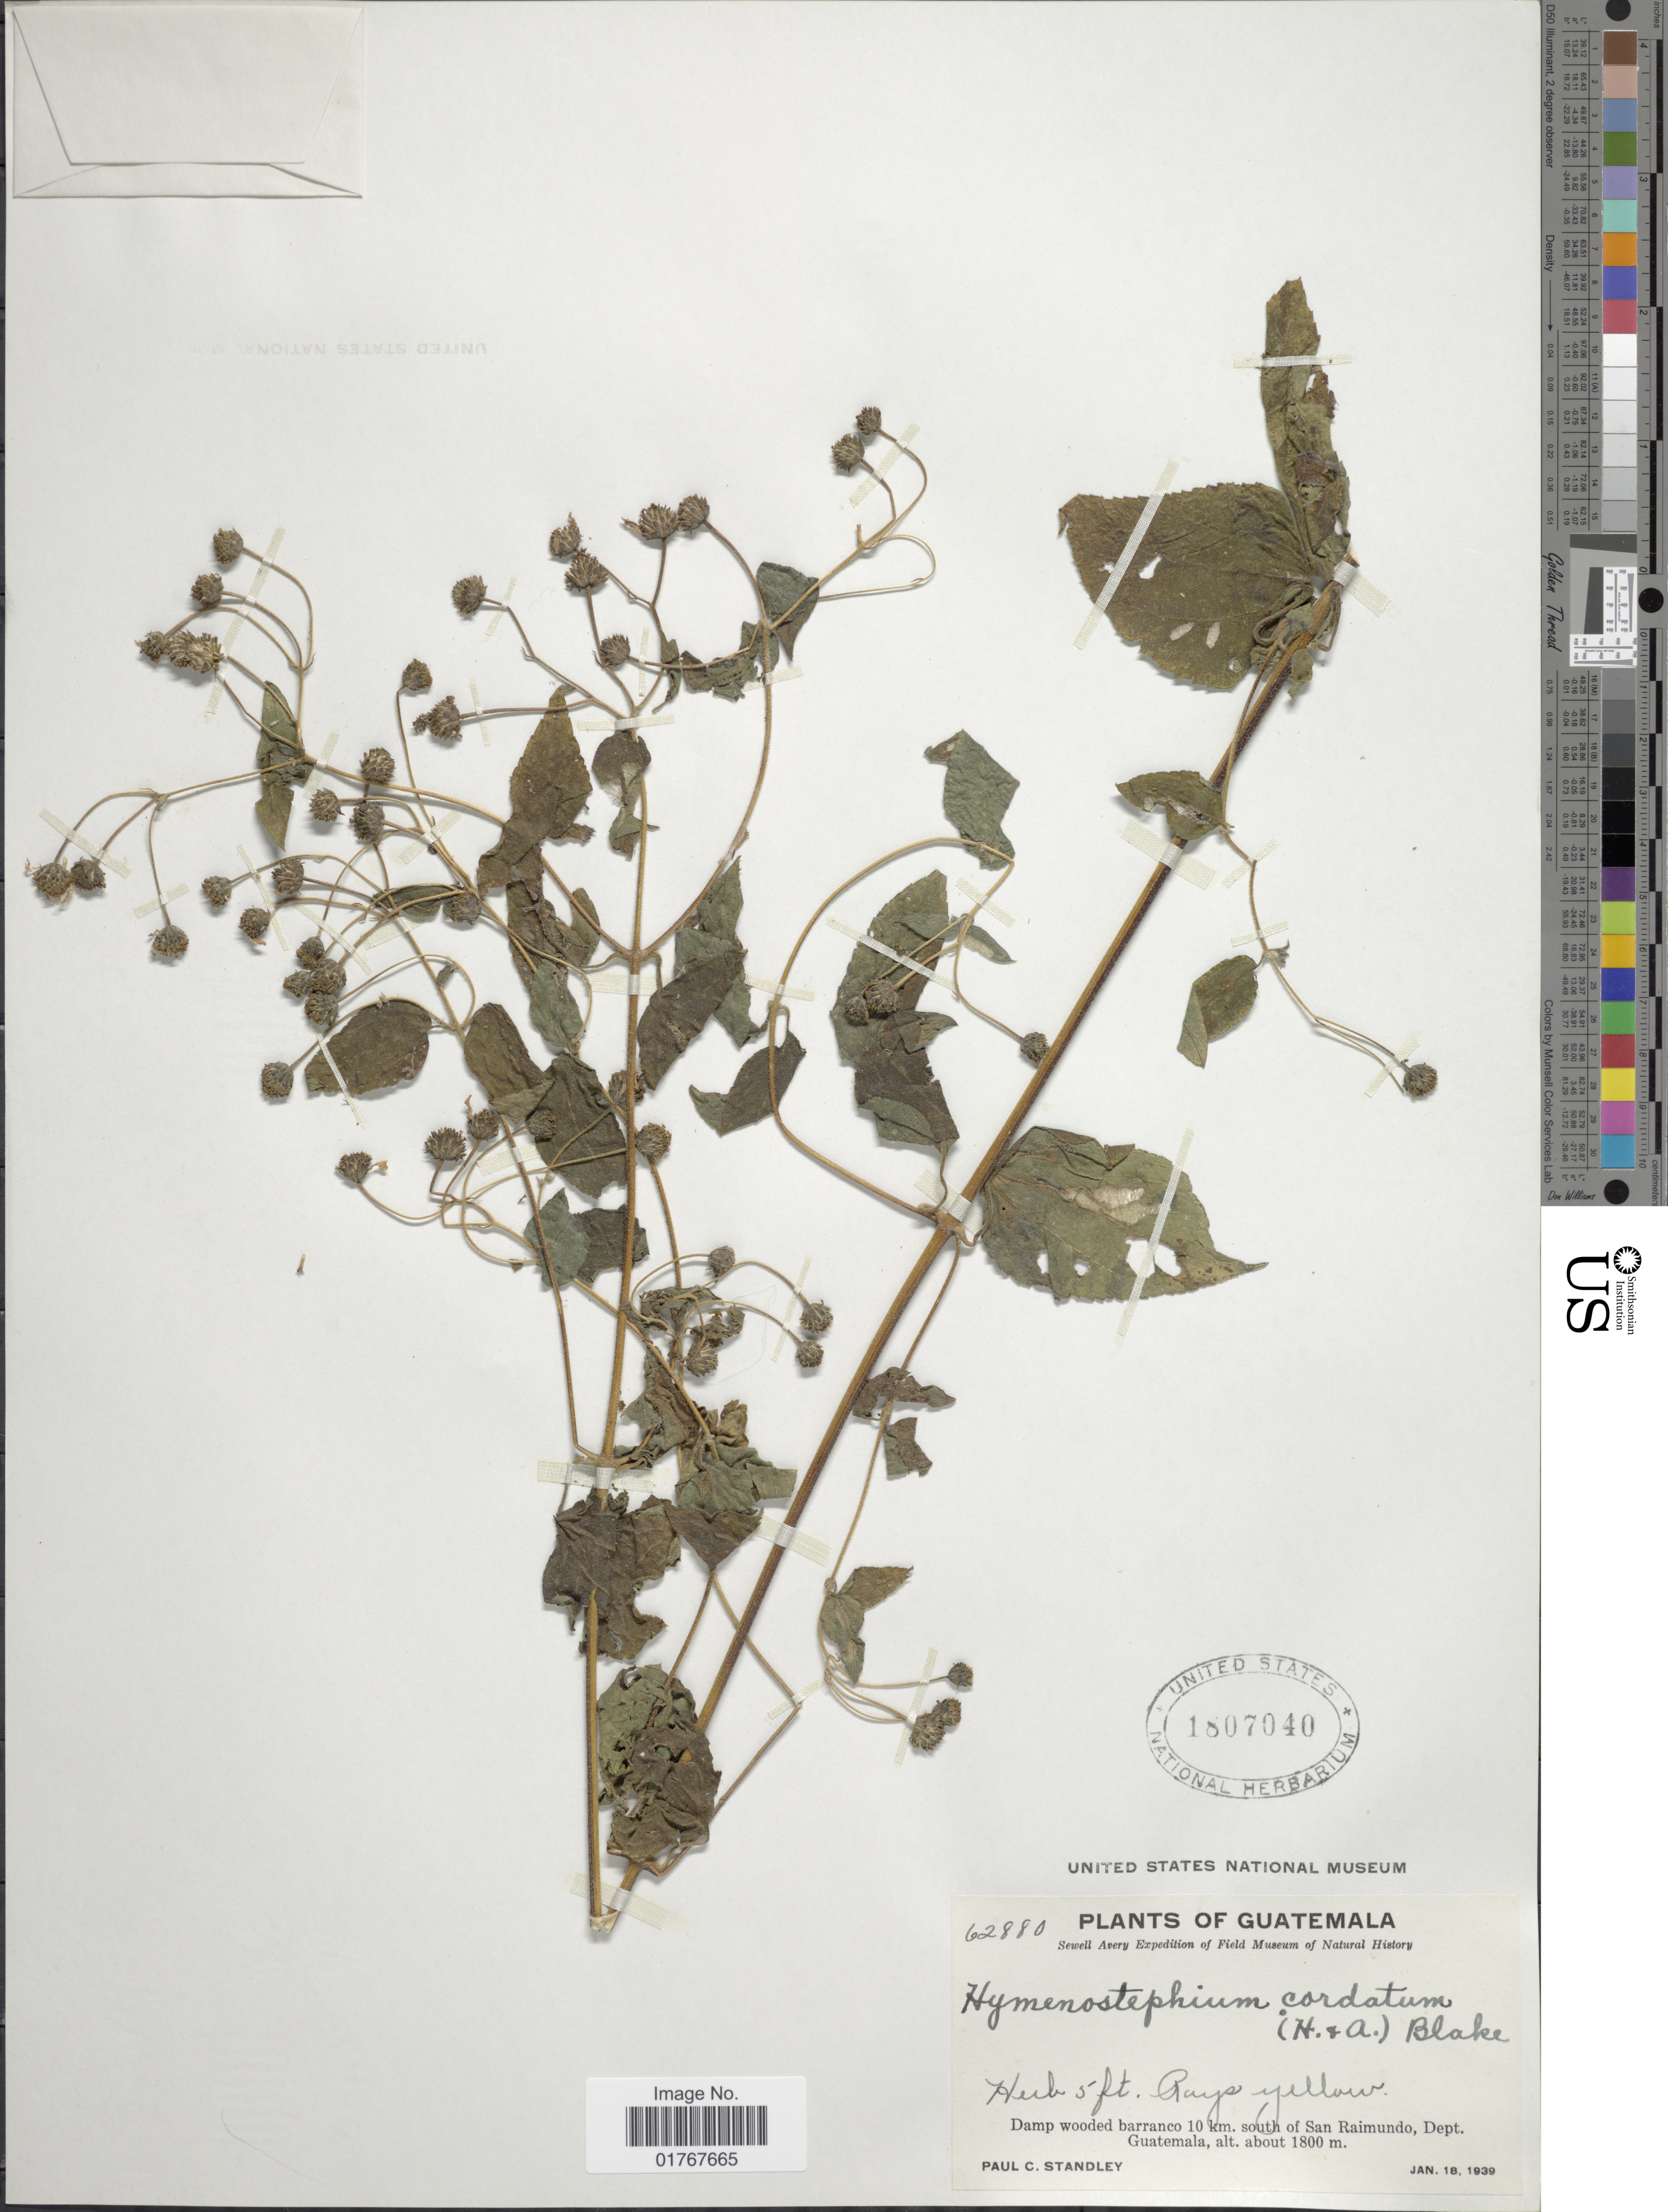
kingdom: Plantae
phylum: Tracheophyta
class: Magnoliopsida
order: Asterales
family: Asteraceae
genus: Viguiera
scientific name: Viguiera cordata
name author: (Hook. & Arn.) D'Arcy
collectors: P. C. Standley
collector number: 62880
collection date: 1939-01-18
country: Guatemala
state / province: Guatemala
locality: Damp wooded barranco 10 km. south of San Raimundo, Dept. Guatemala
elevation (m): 1800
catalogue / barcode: US 1807040